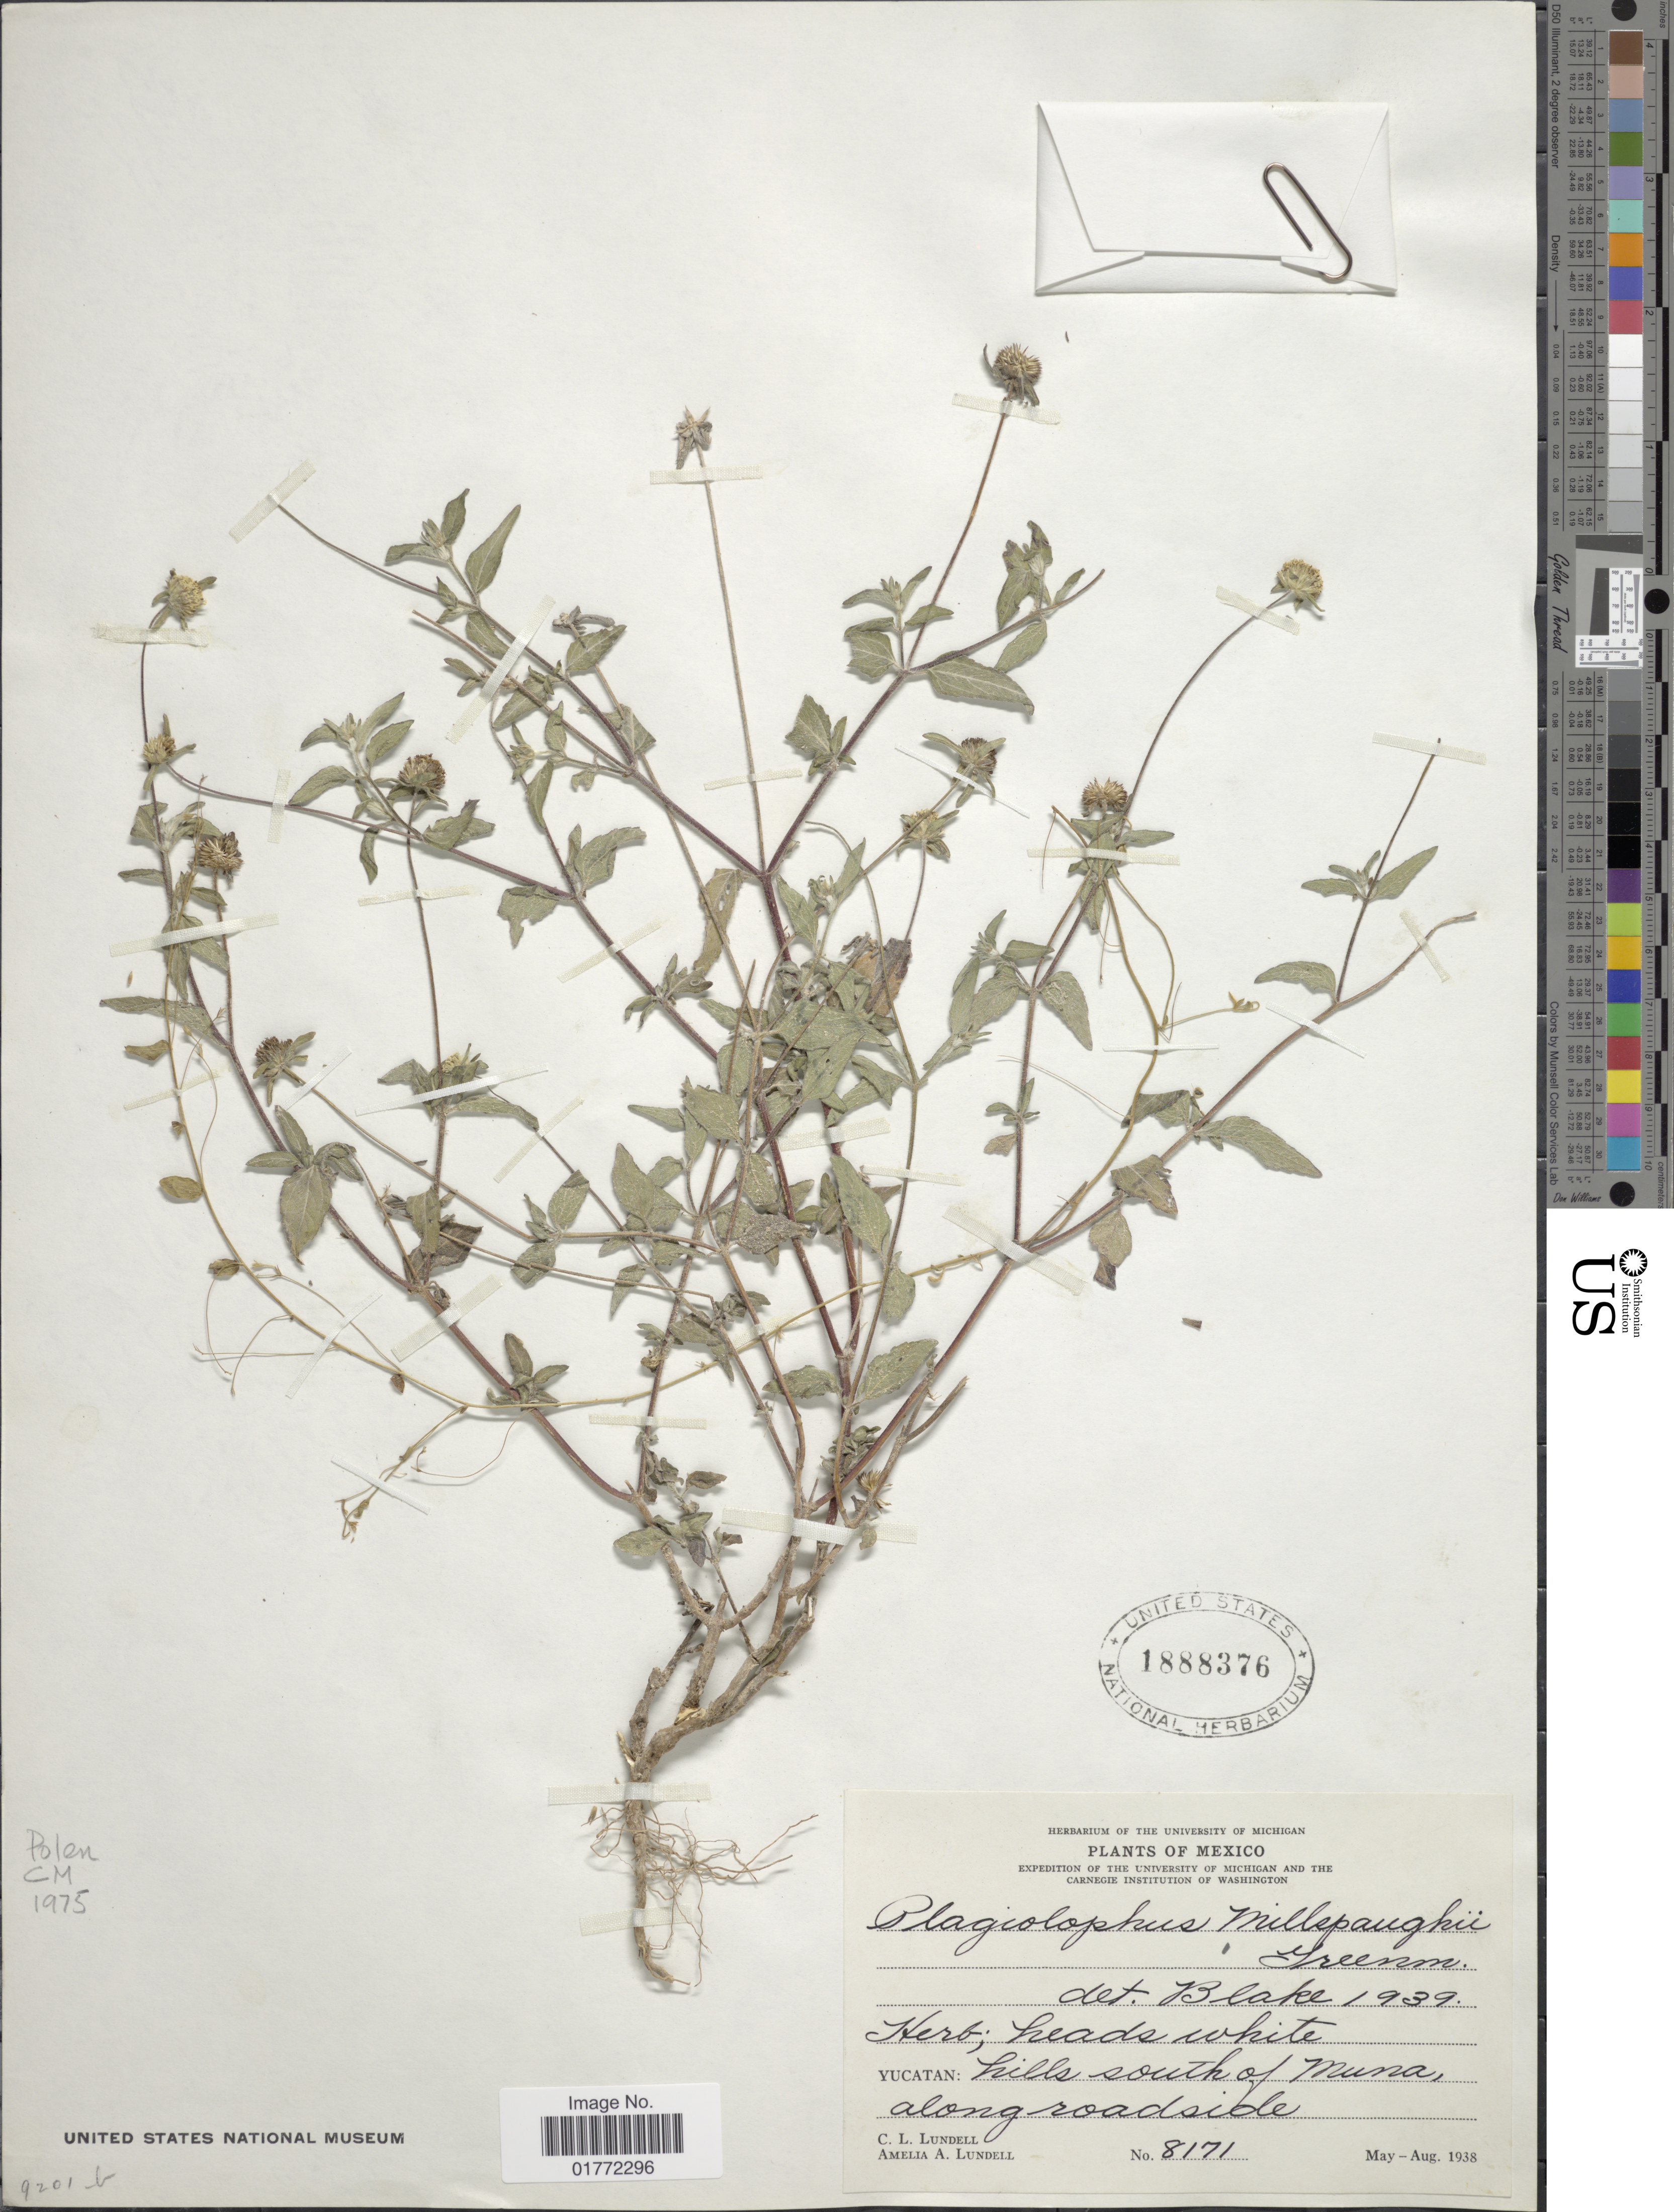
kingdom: Plantae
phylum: Tracheophyta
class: Magnoliopsida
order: Asterales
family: Asteraceae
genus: Plagiolophus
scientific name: Plagiolophus millspaughii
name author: Greenm.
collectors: C. L. Lundell & A. A. Lundell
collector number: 8171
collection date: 1938-05/1938-08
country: Mexico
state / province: Yucatán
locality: Hills south of Muna, along roadside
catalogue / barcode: US 1888376